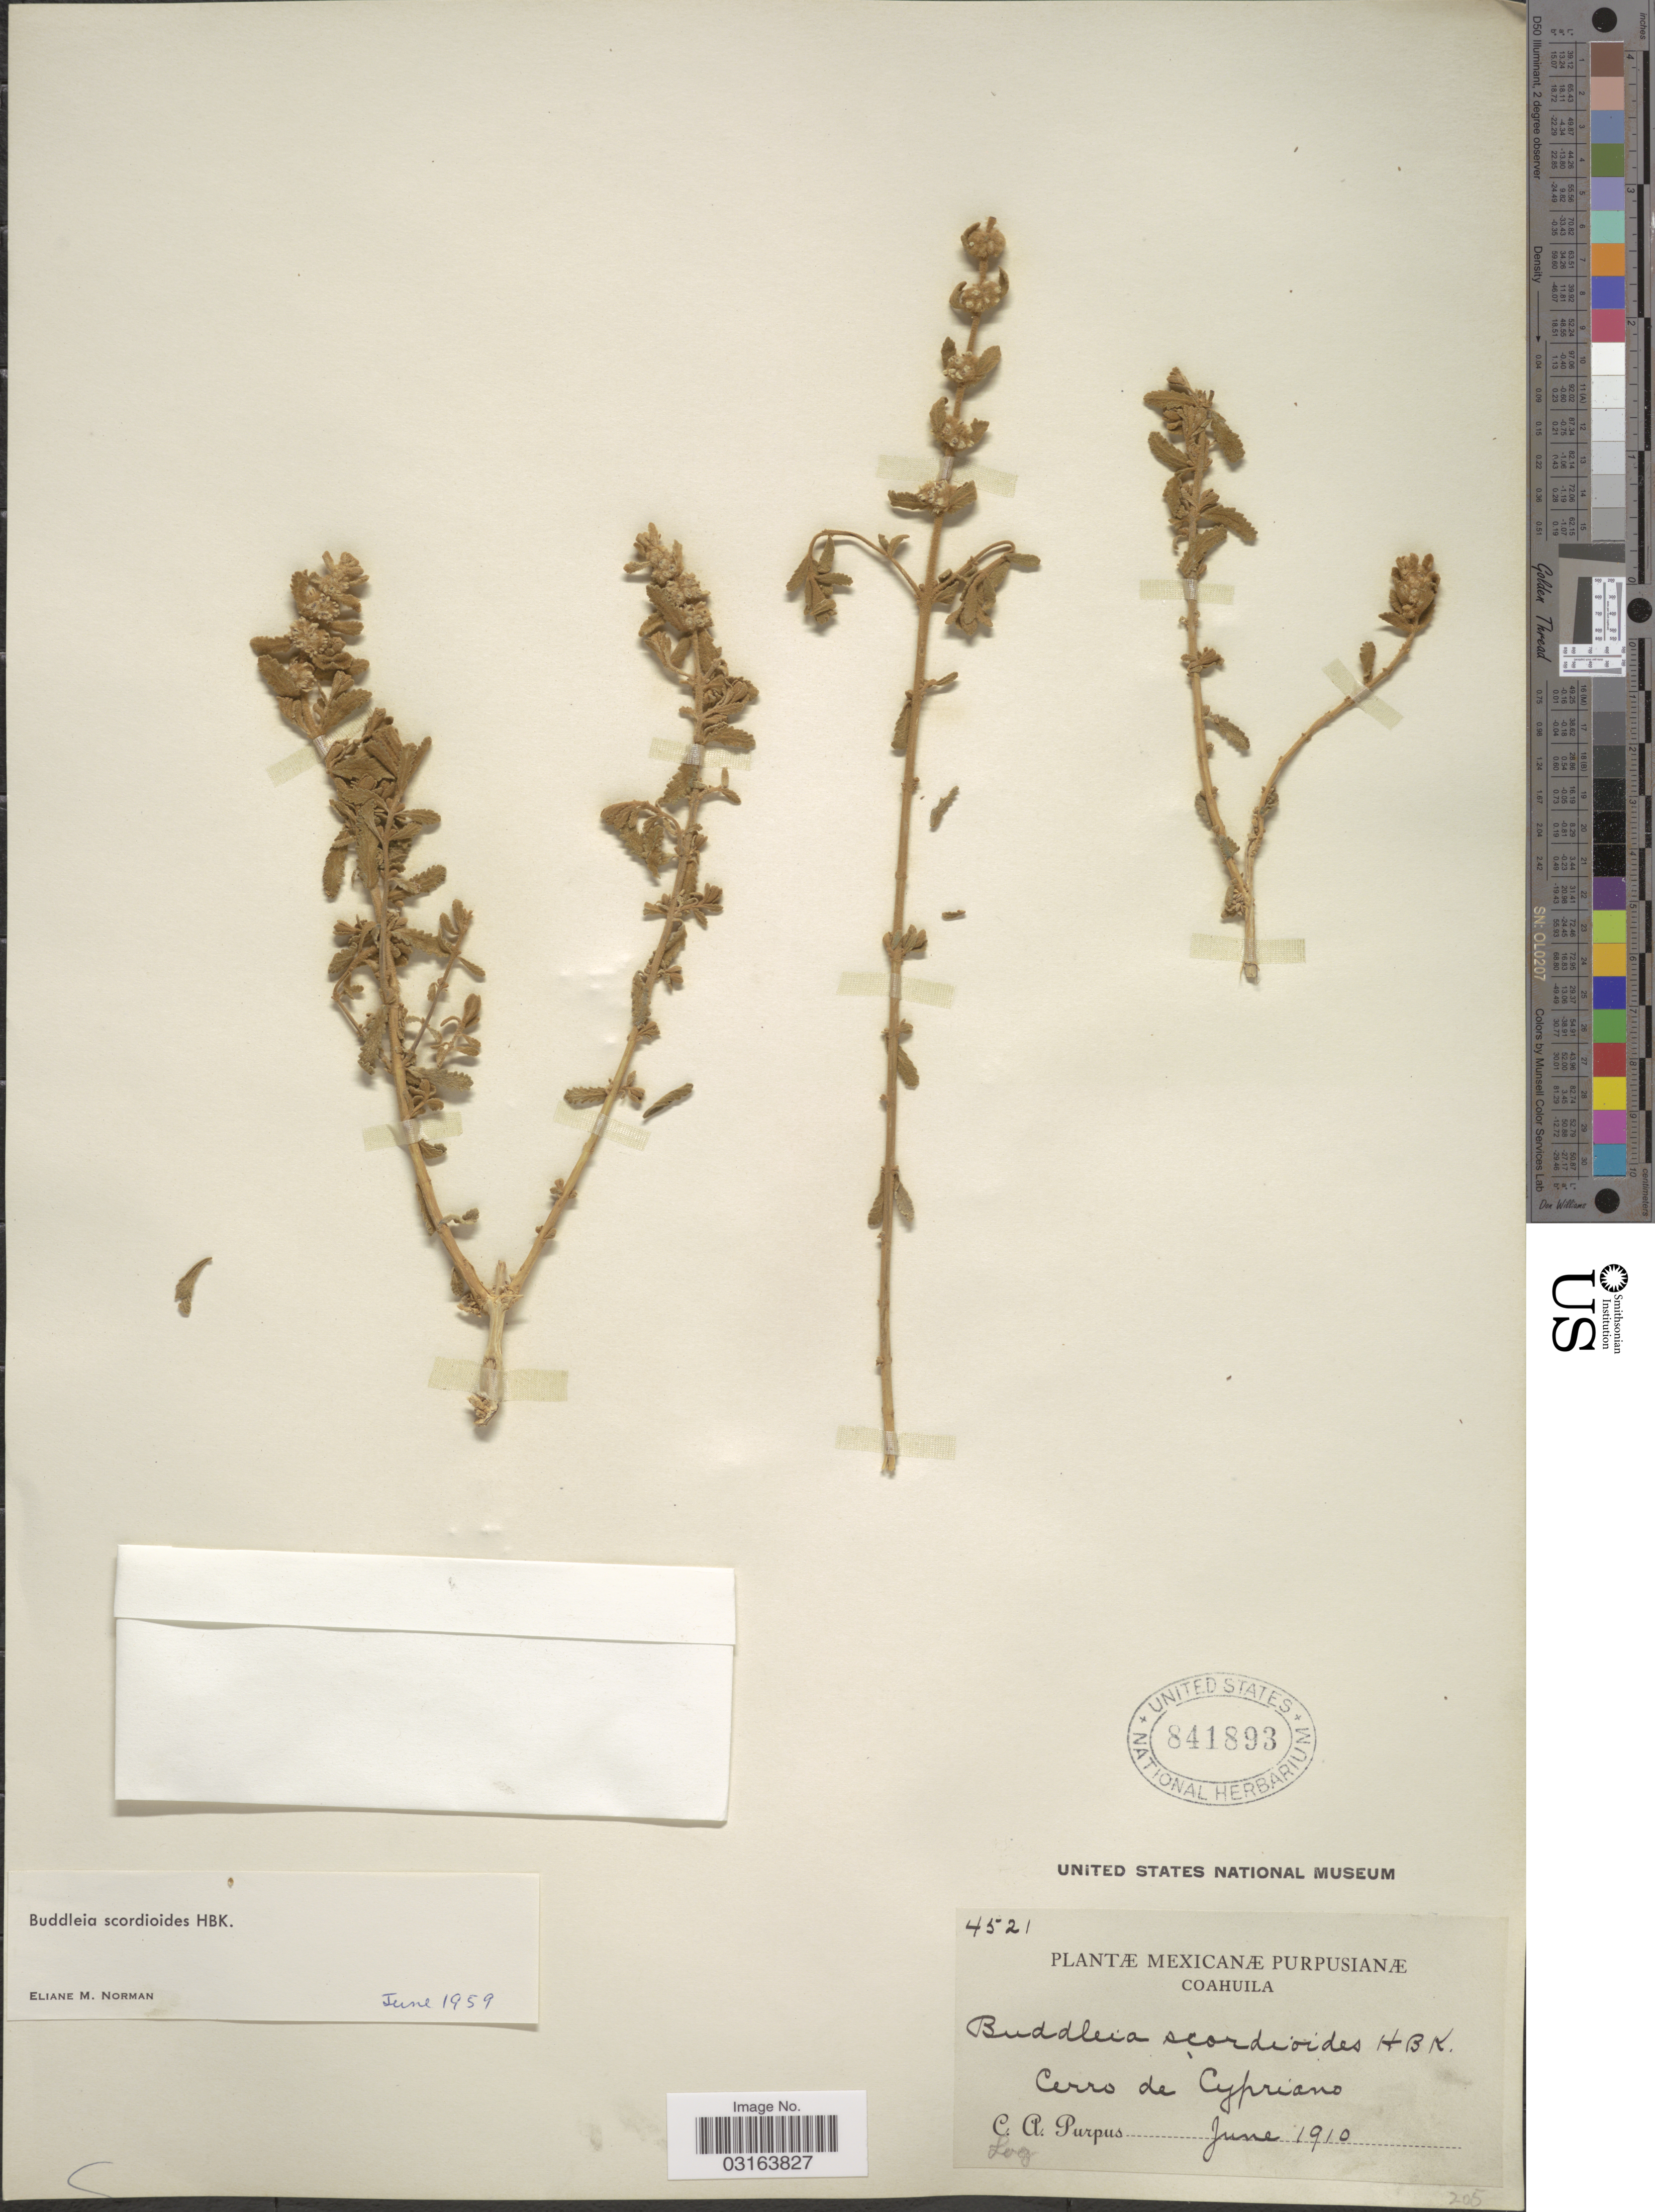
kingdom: Plantae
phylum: Tracheophyta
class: Magnoliopsida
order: Lamiales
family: Scrophulariaceae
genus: Buddleja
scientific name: Buddleja scordioides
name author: Kunth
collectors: C. A. Purpus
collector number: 4521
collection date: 1910-06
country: Mexico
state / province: Coahuila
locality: Cerro de Cypriano.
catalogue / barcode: US 841893